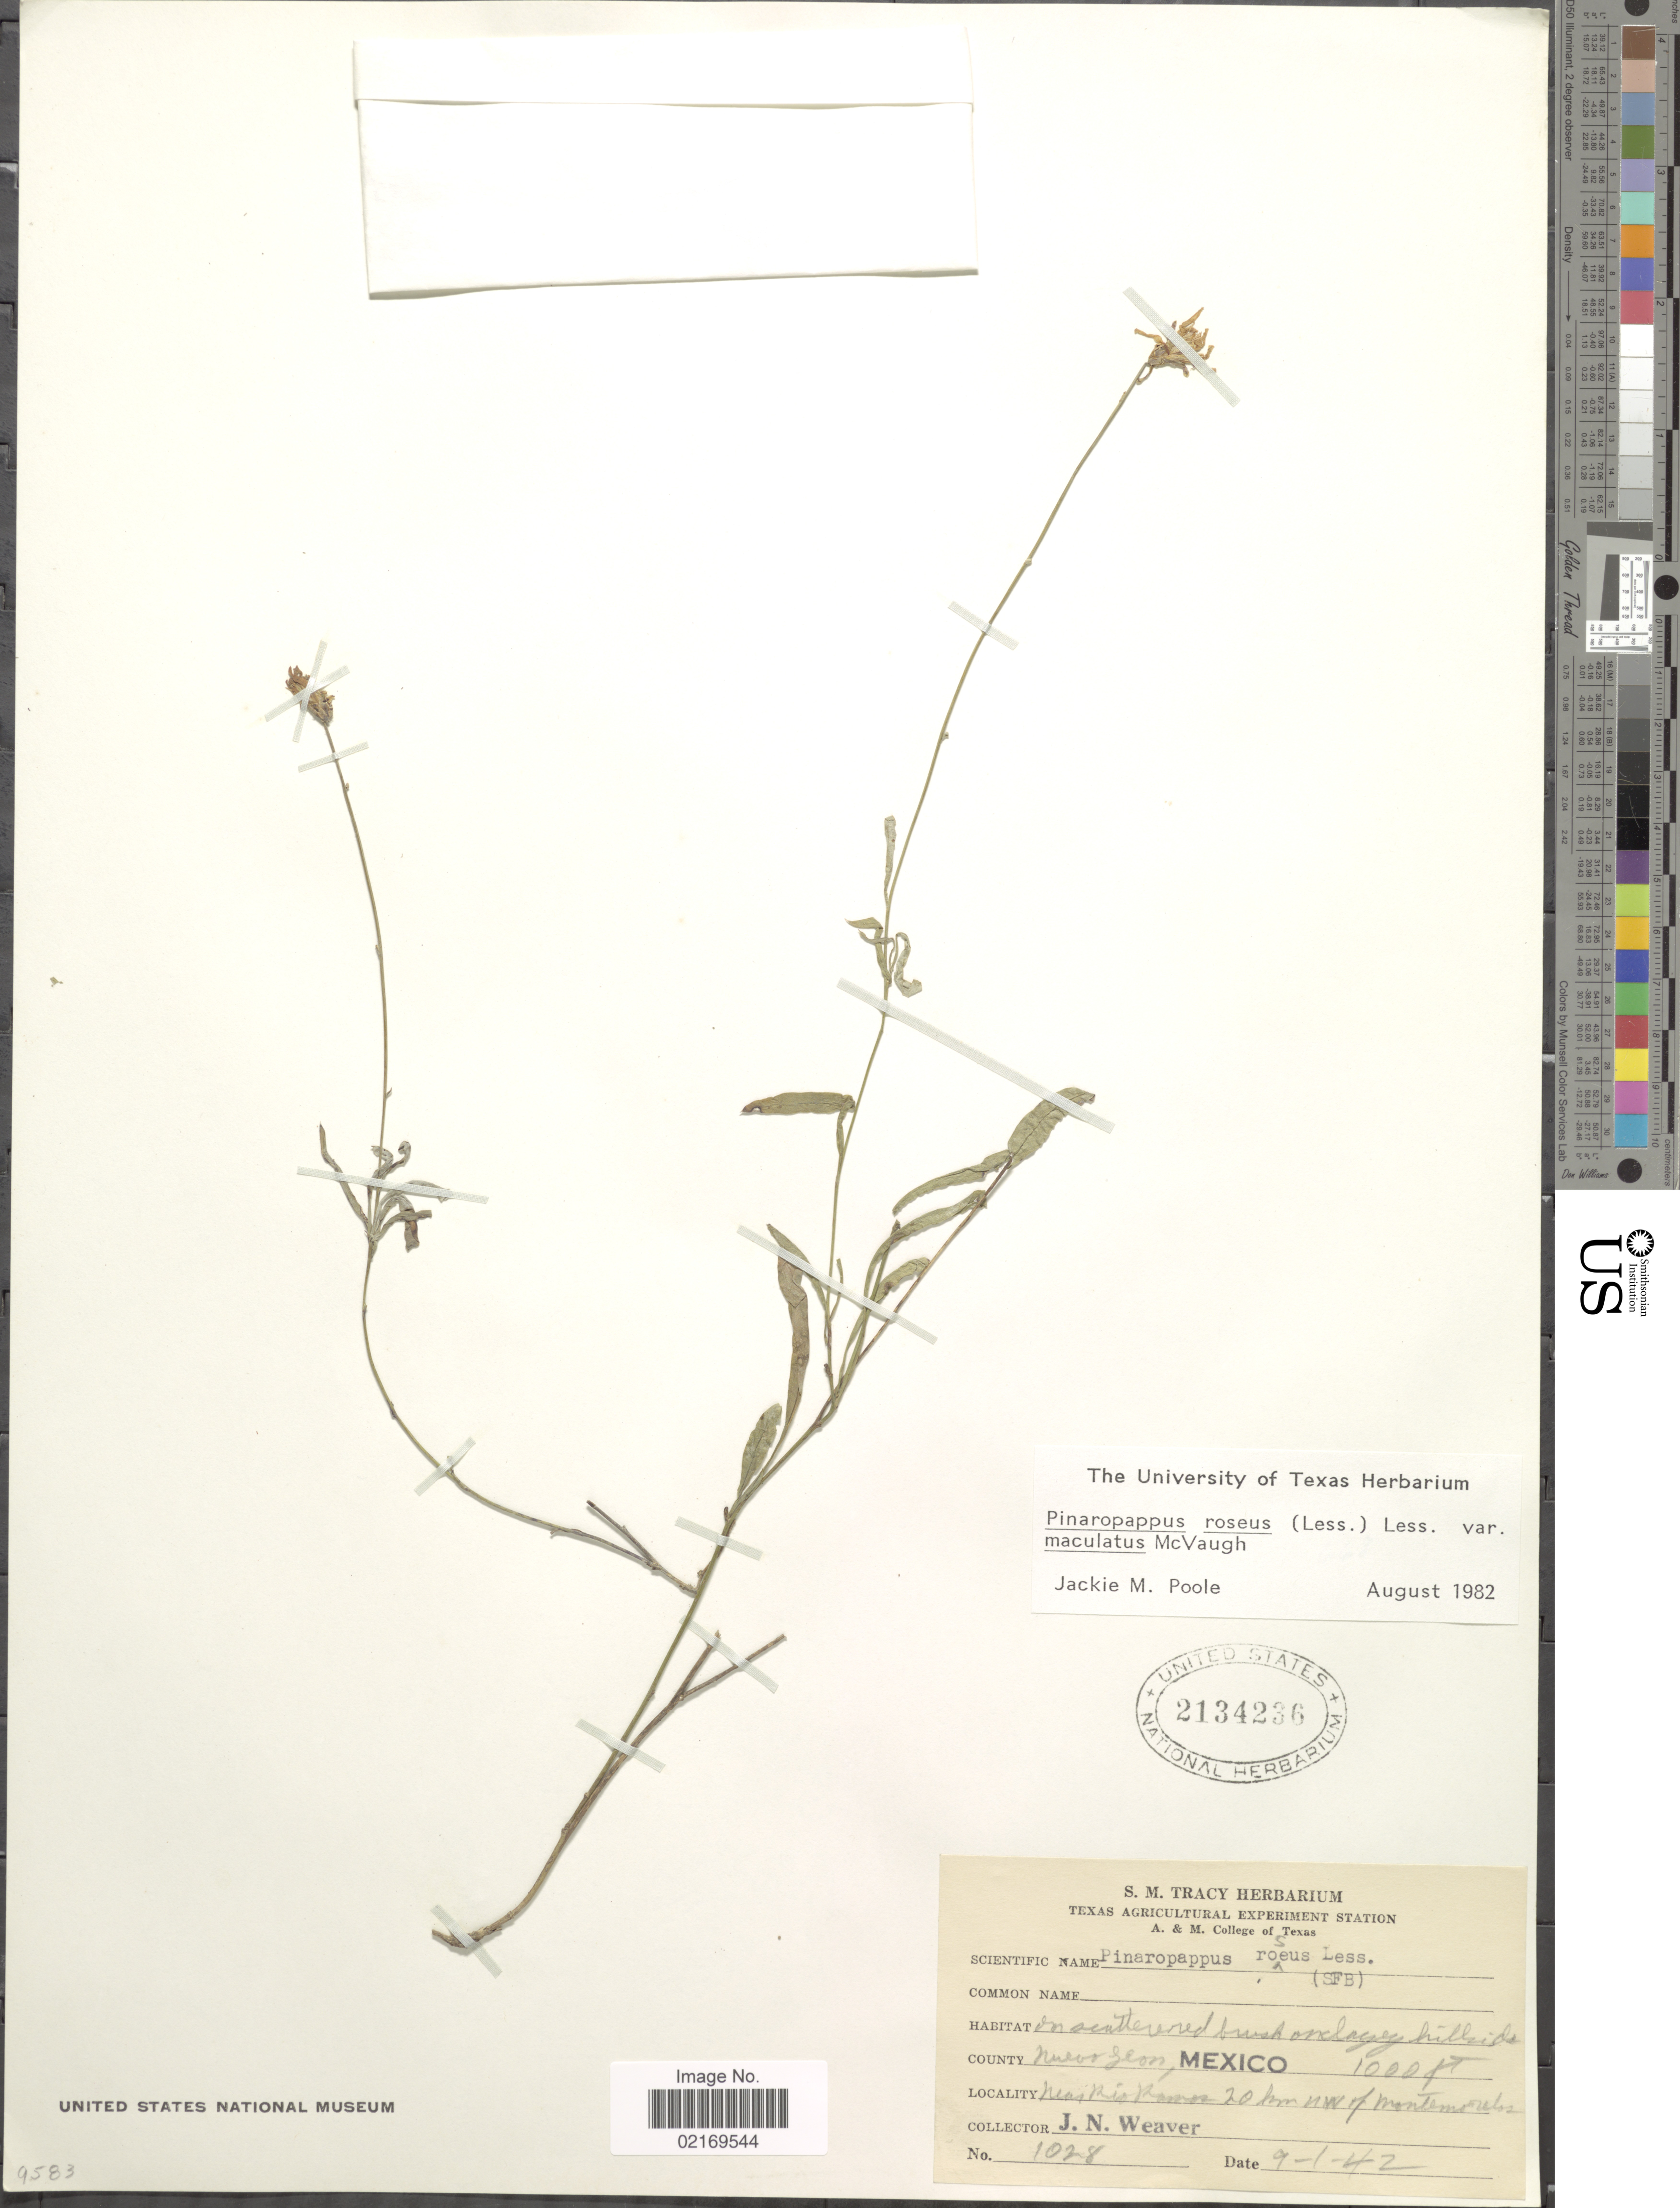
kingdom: Plantae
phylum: Tracheophyta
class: Magnoliopsida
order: Asterales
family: Asteraceae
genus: Pinaropappus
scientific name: Pinaropappus roseus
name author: Less.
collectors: J. N. Weaver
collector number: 1028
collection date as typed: Transcribed d/m/y: 9/1/42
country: Mexico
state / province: Nuevo León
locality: On scattered brush on clayey hillside, near Rio Ramos 20 km NW of Montemorelos.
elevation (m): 305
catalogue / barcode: US 2134236